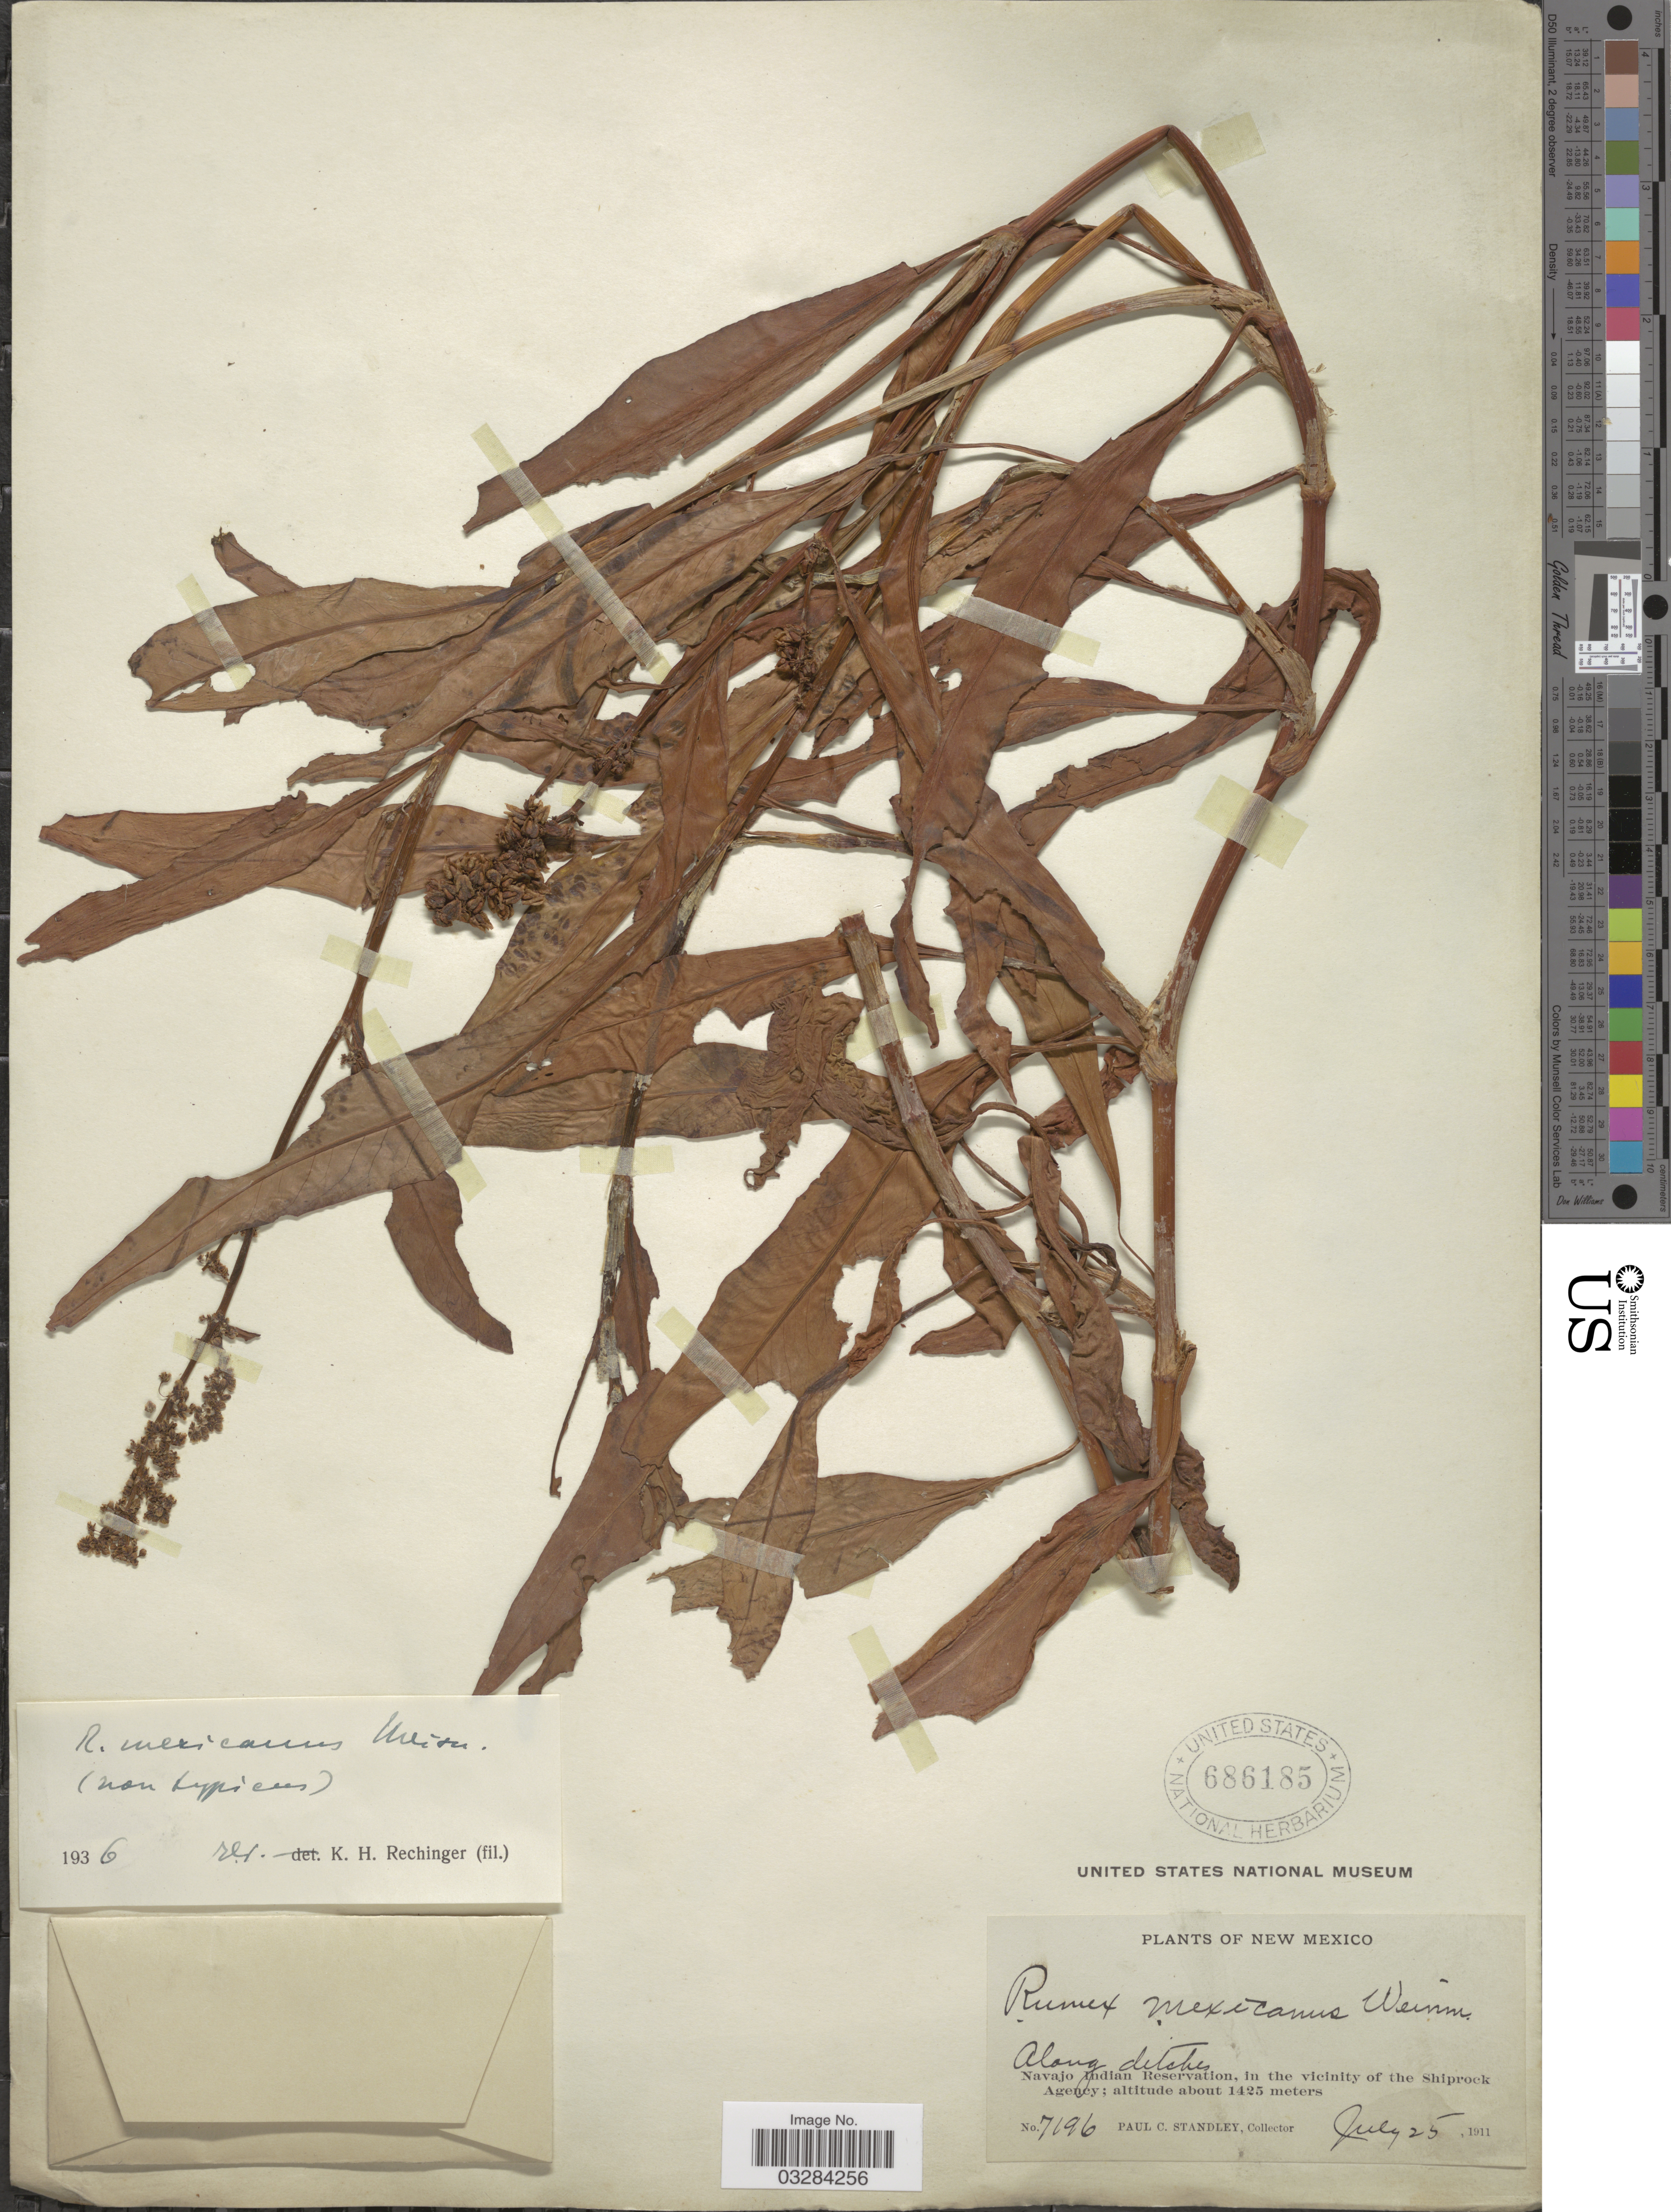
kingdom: Plantae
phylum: Tracheophyta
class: Magnoliopsida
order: Caryophyllales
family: Polygonaceae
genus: Rumex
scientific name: Rumex mexicanus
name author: Meisn.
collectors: P. C. Standley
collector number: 7196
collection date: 1911-07-25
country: United States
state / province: New Mexico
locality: Navajo Indian Reservation, in the vicinity of the Shiprock Agency.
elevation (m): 1425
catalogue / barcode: US 686185